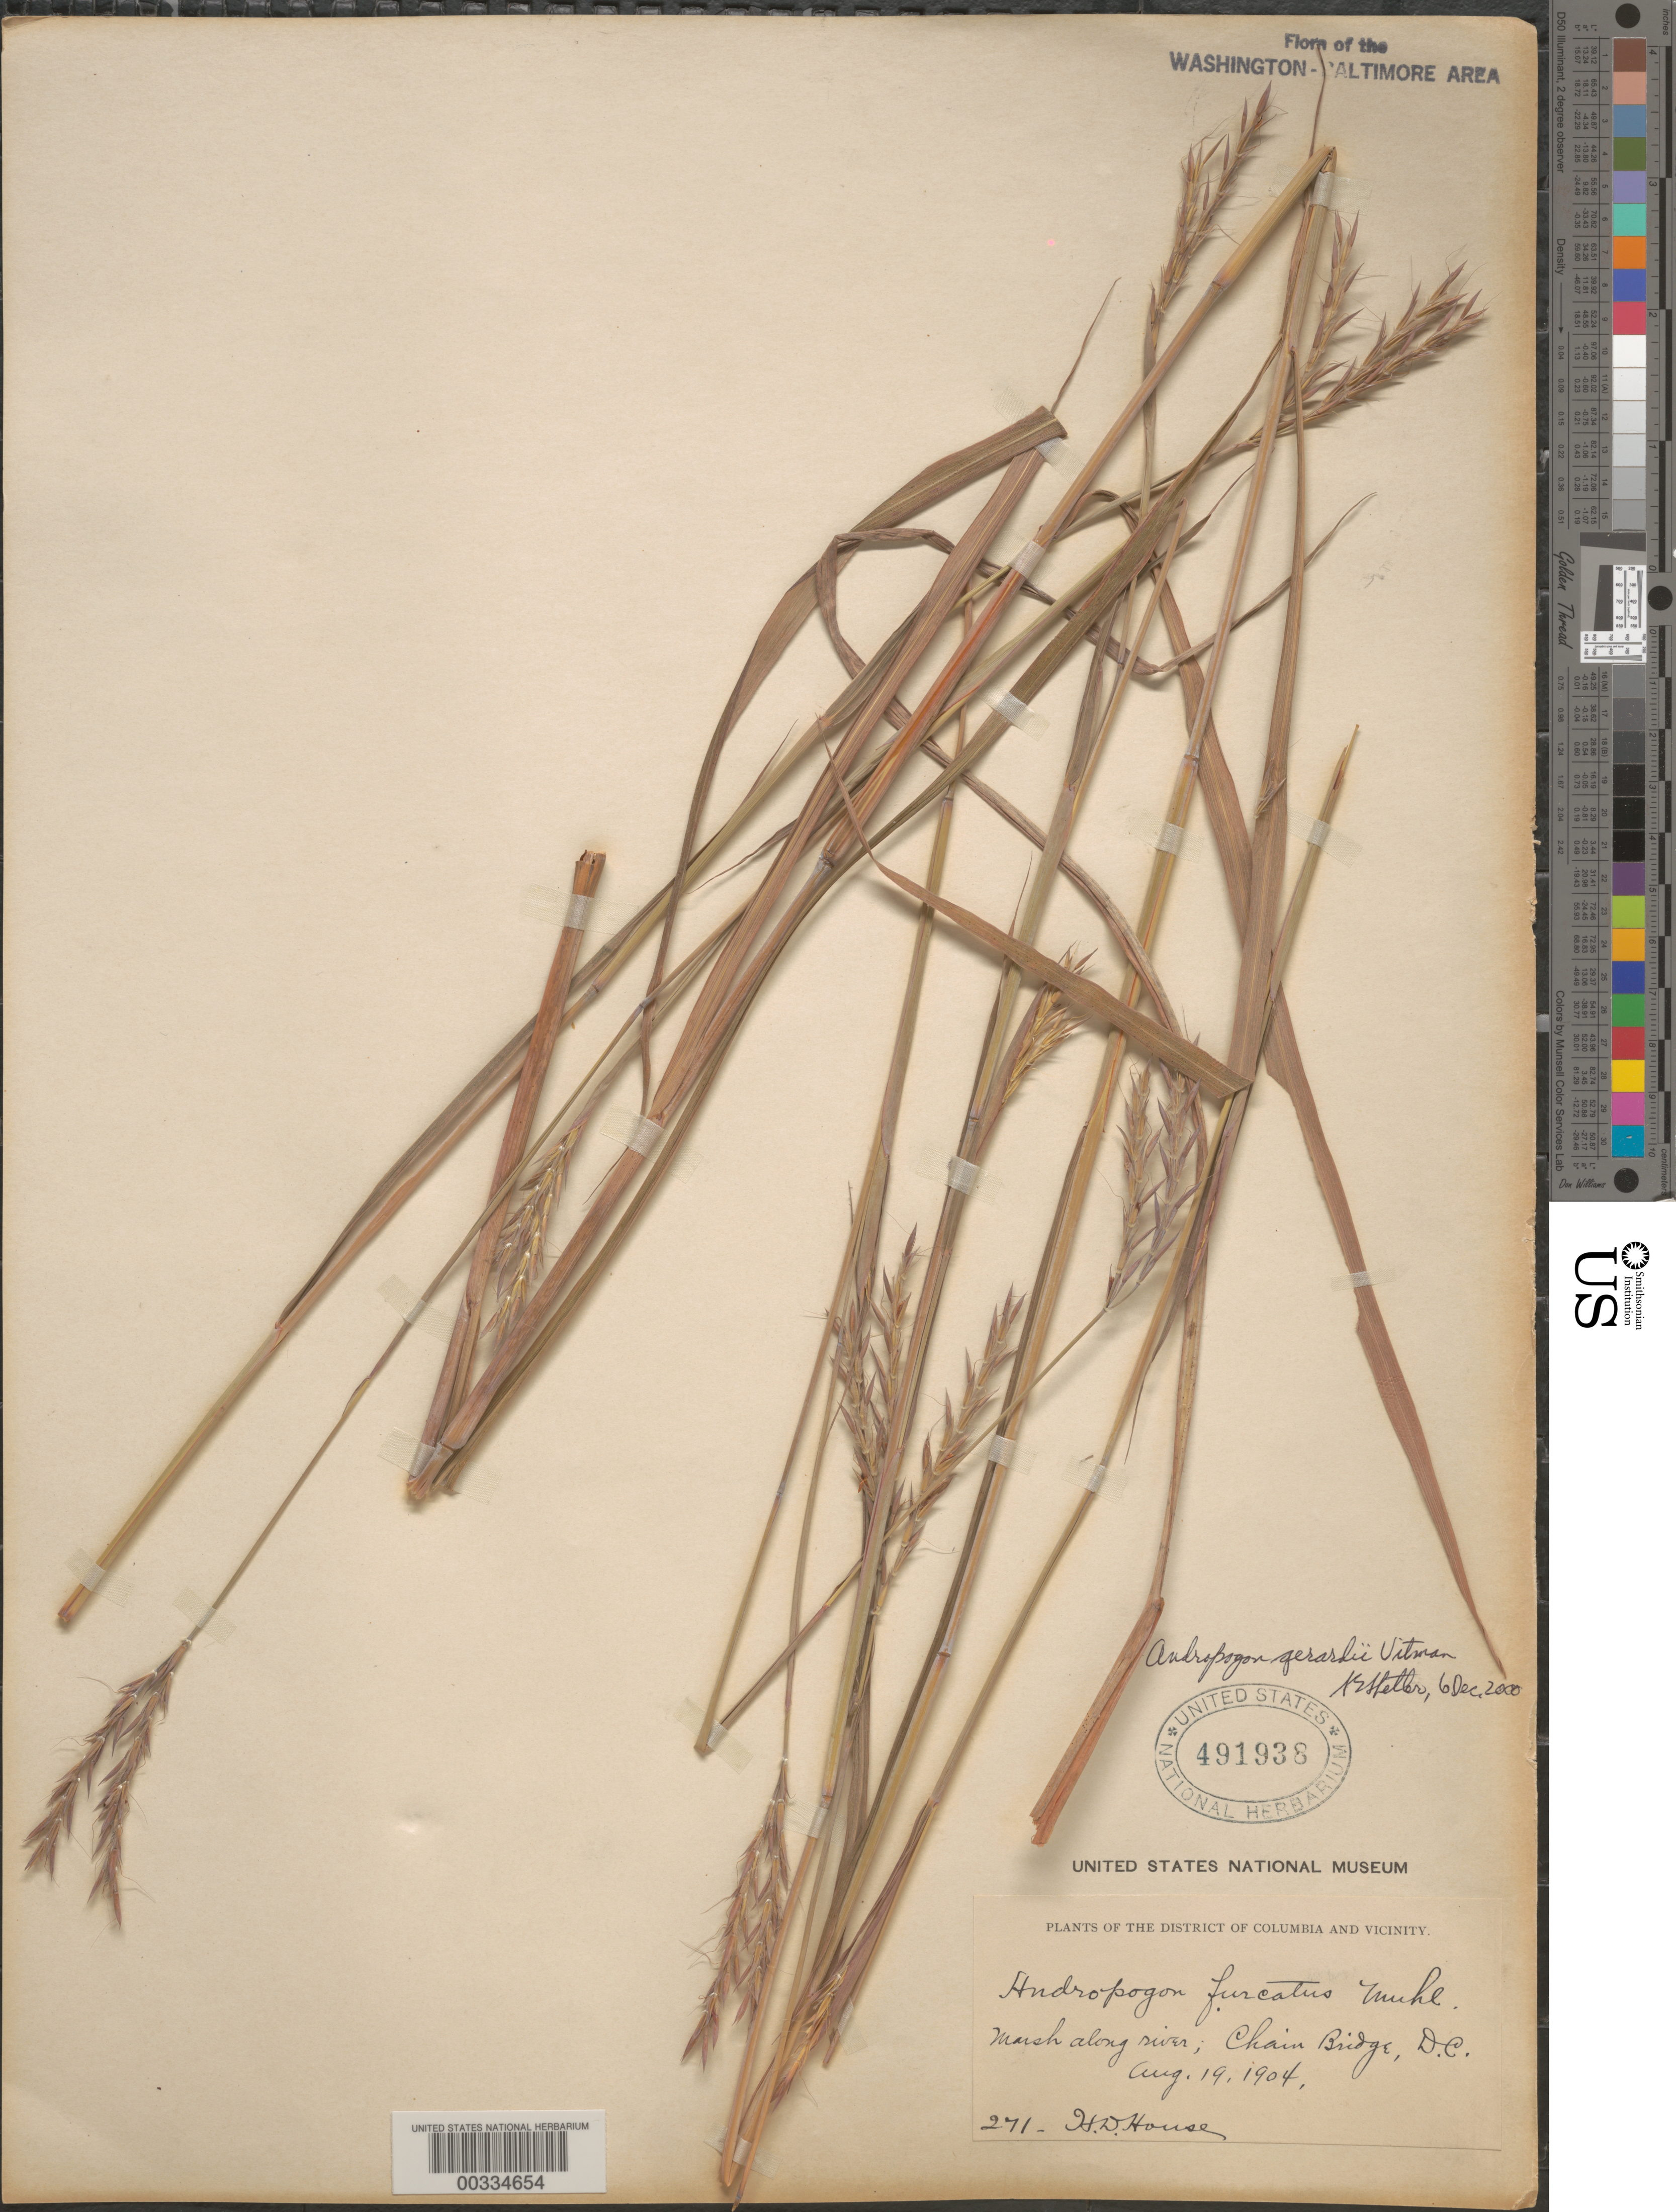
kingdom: Plantae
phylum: Tracheophyta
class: Liliopsida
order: Poales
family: Poaceae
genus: Andropogon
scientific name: Andropogon gerardii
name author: Vitman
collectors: H. D. House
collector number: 271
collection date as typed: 19 Aug 1904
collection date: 1904-08-19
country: United States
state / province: District of Columbia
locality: Chain Bridge C. and O. Canal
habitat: Marsh along river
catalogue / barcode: US 491938